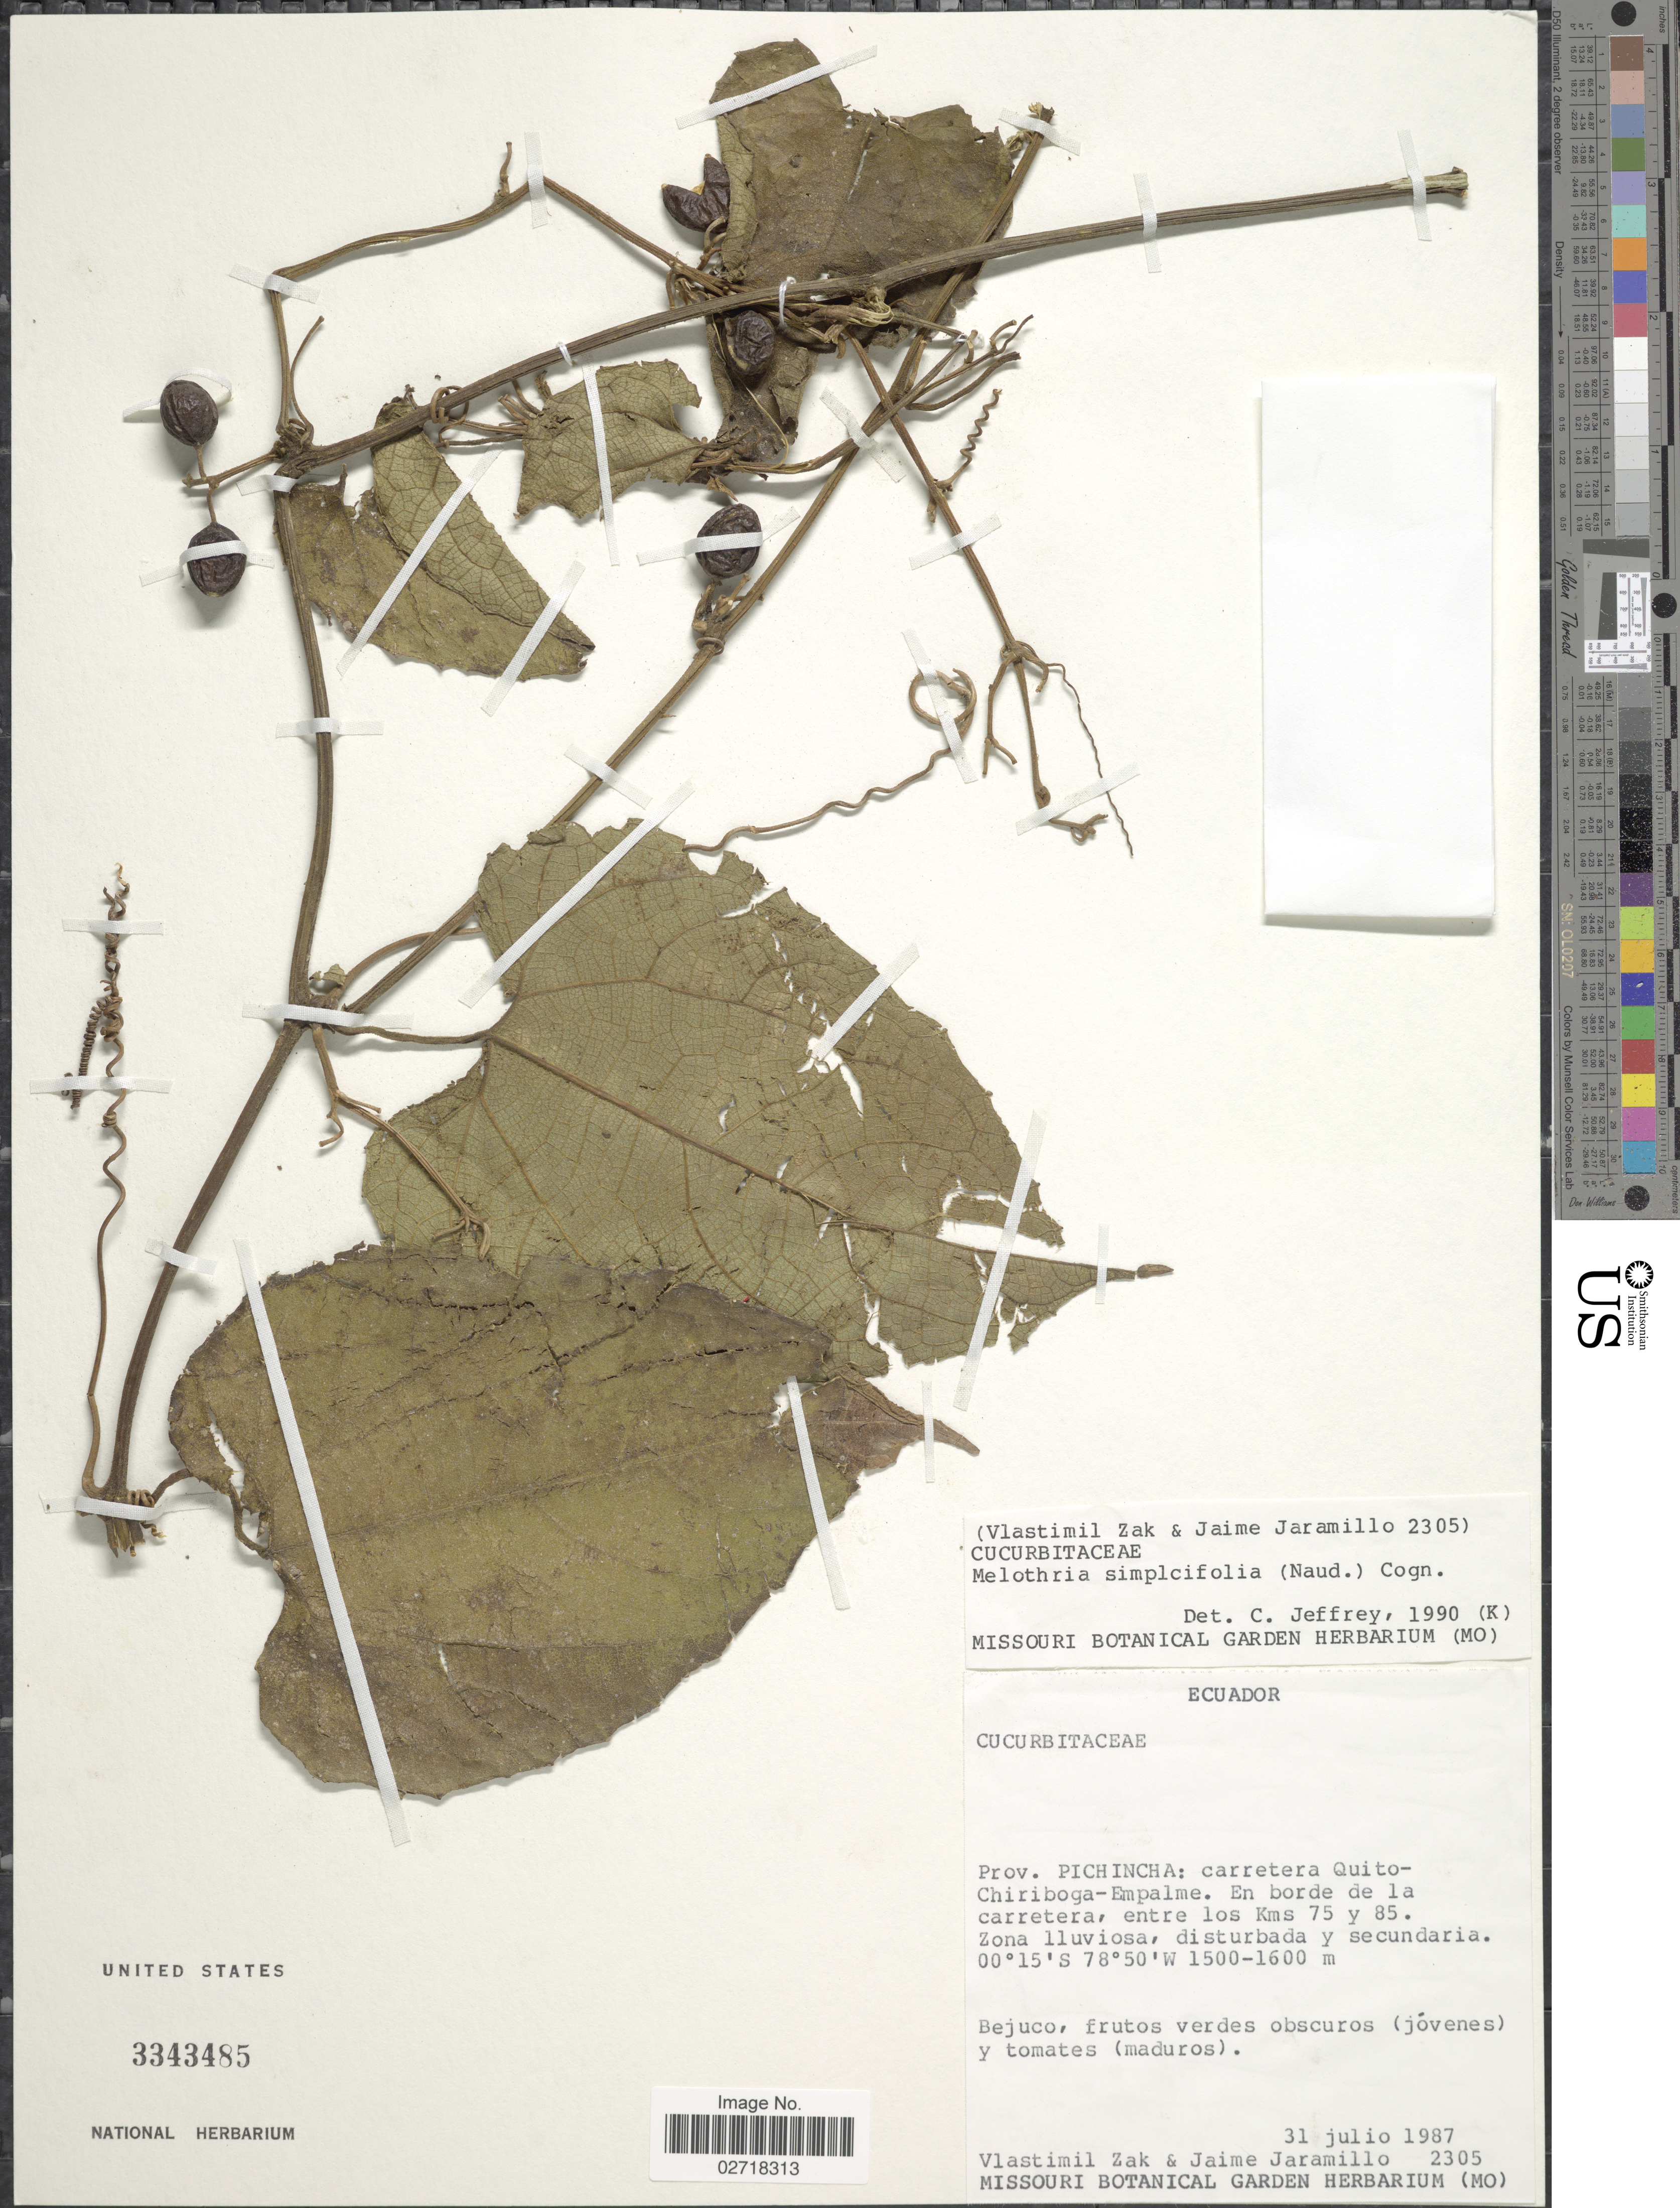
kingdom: Plantae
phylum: Tracheophyta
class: Magnoliopsida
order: Cucurbitales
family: Cucurbitaceae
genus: Cayaponia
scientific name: Cayaponia simplicifolia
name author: (Naudin) Cogn.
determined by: Nee, Michael H.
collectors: V. Zak & J. Jaramillo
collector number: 2305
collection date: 1987-07-31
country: Ecuador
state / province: Pichincha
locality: Caretera Quito-Chiriboga-Empalme. En borde de la carretera, entre los Kms. 75 y 85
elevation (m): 1500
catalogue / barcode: US 3343485